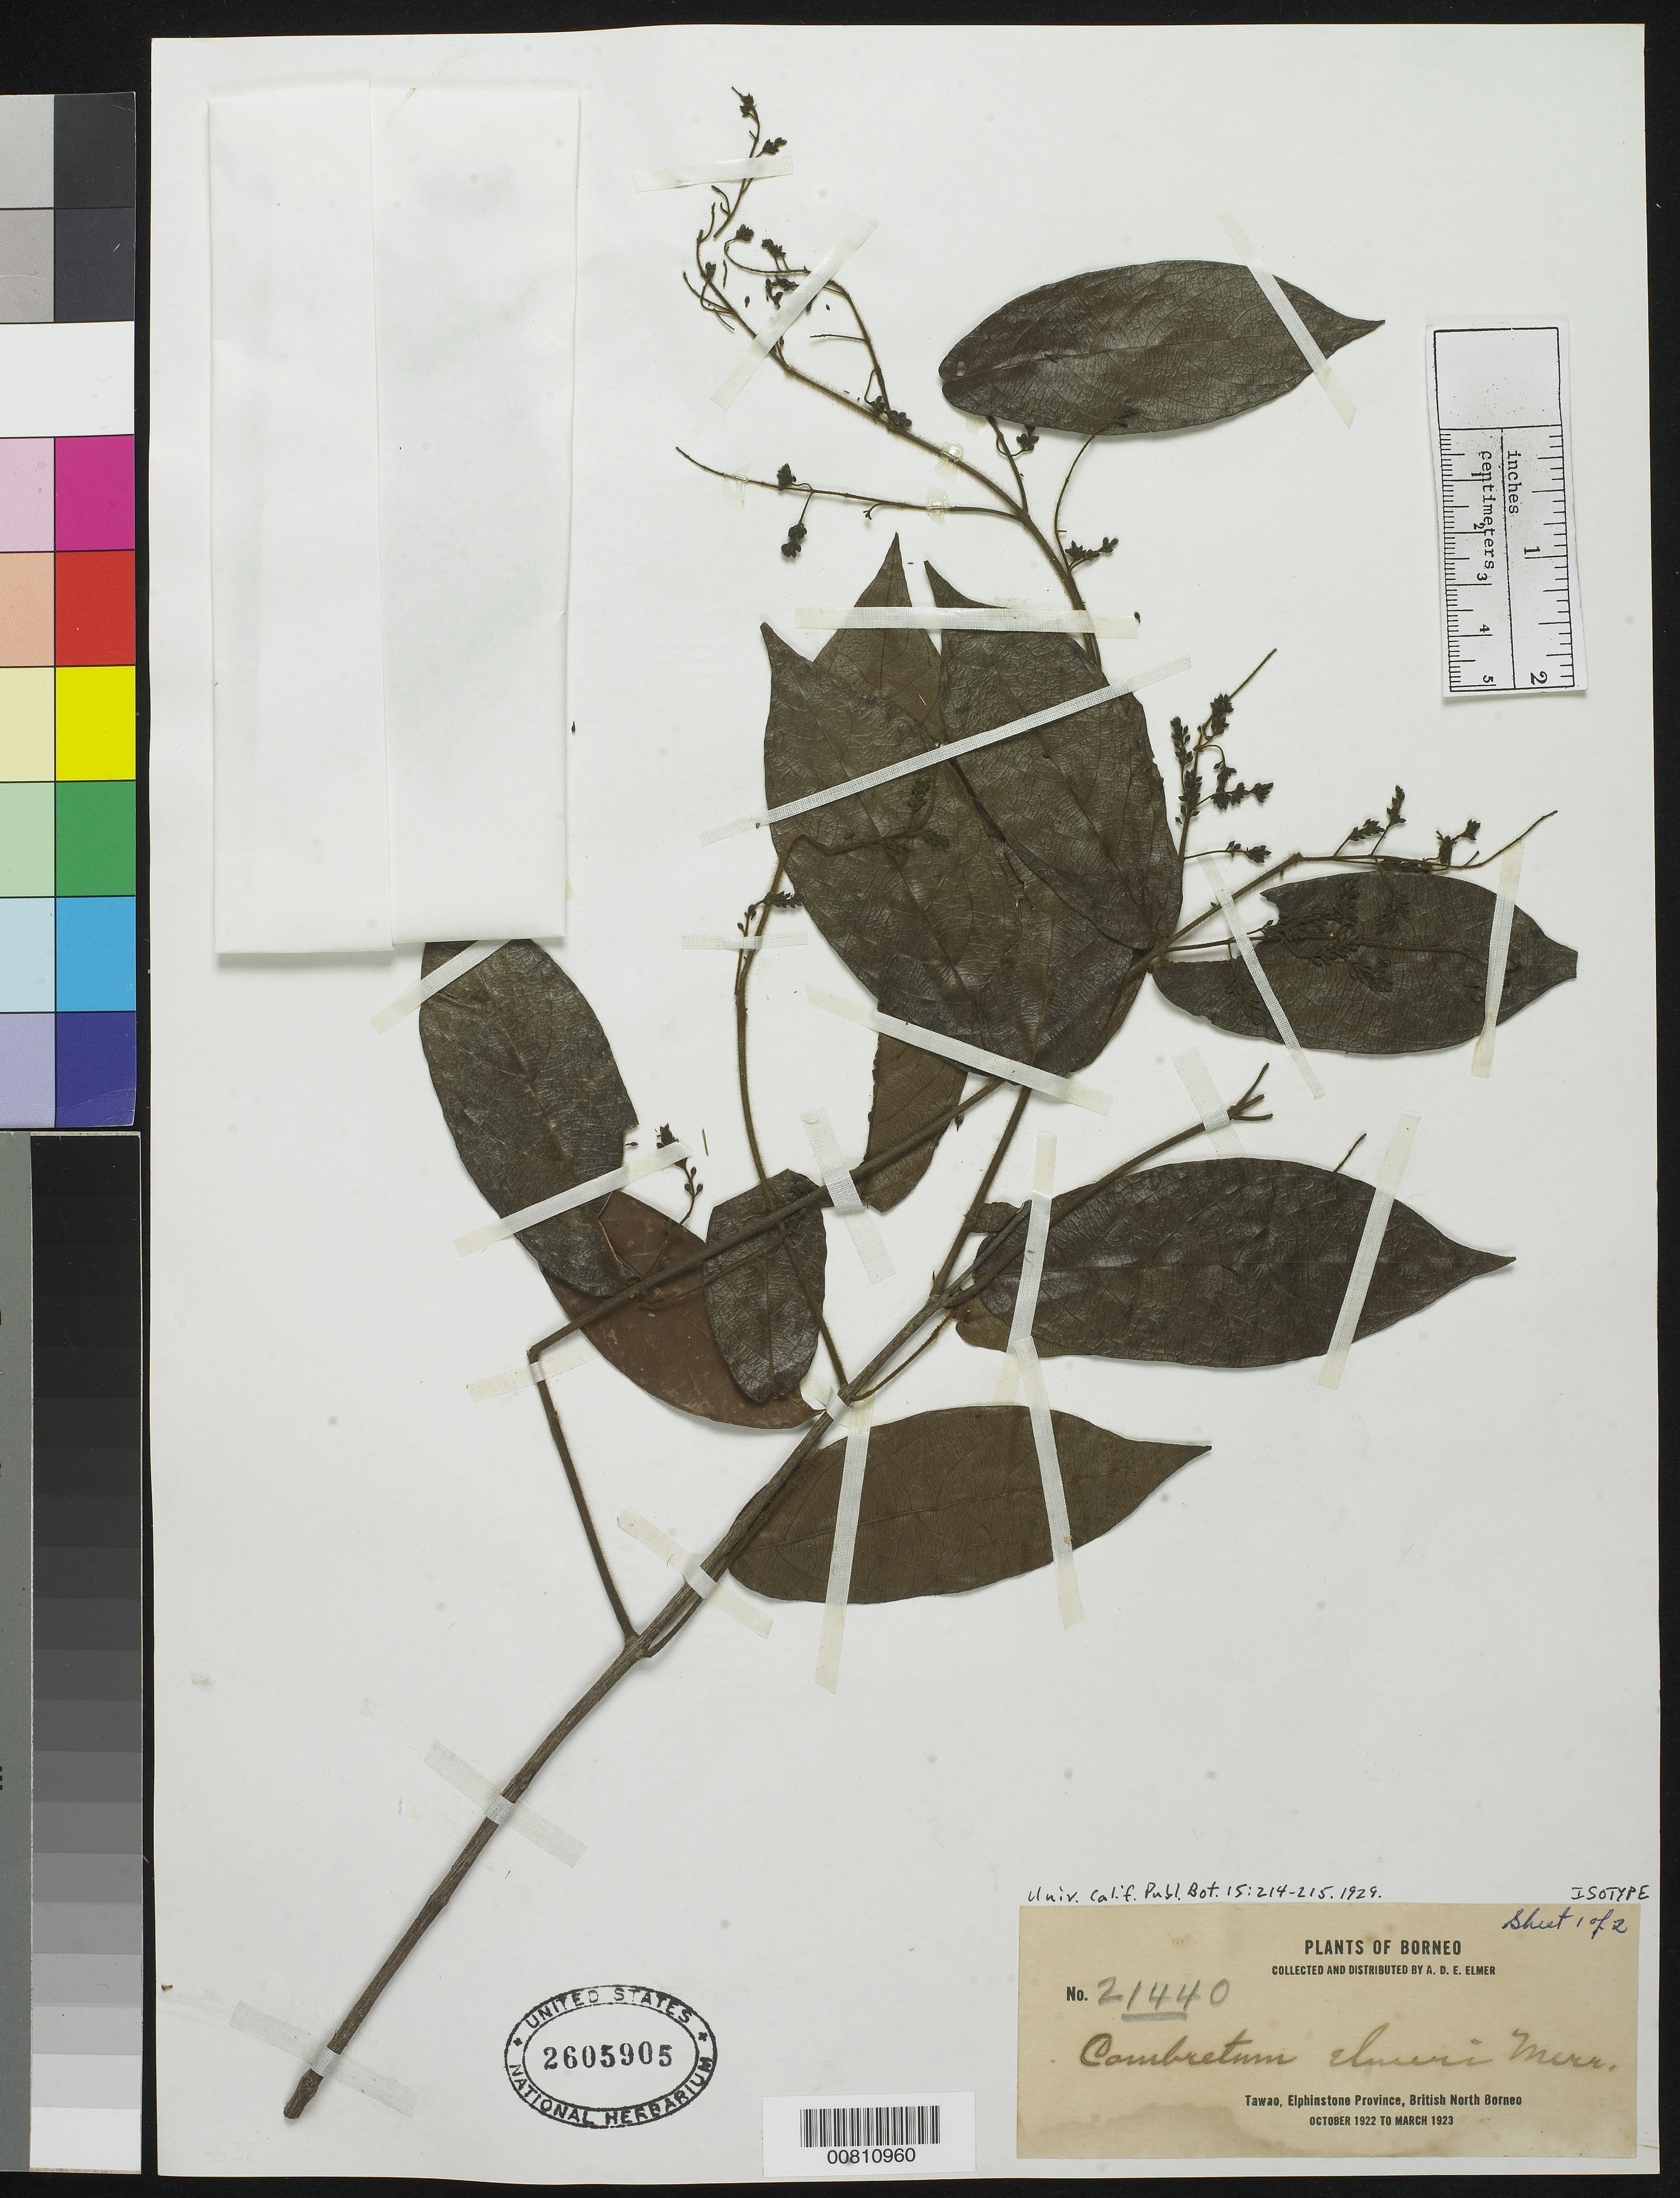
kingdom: Plantae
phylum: Tracheophyta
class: Magnoliopsida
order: Myrtales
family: Combretaceae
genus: Combretum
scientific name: Combretum elmeri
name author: Merr.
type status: Isotype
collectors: A. D. E. Elmer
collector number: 21440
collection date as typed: Oct 1922 to -- Mar 1923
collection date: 1922-10/1923-03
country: Malaysia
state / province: Sabah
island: Borneo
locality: Tawao, Elphinstone Province, British North Borneo.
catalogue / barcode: US 2605905